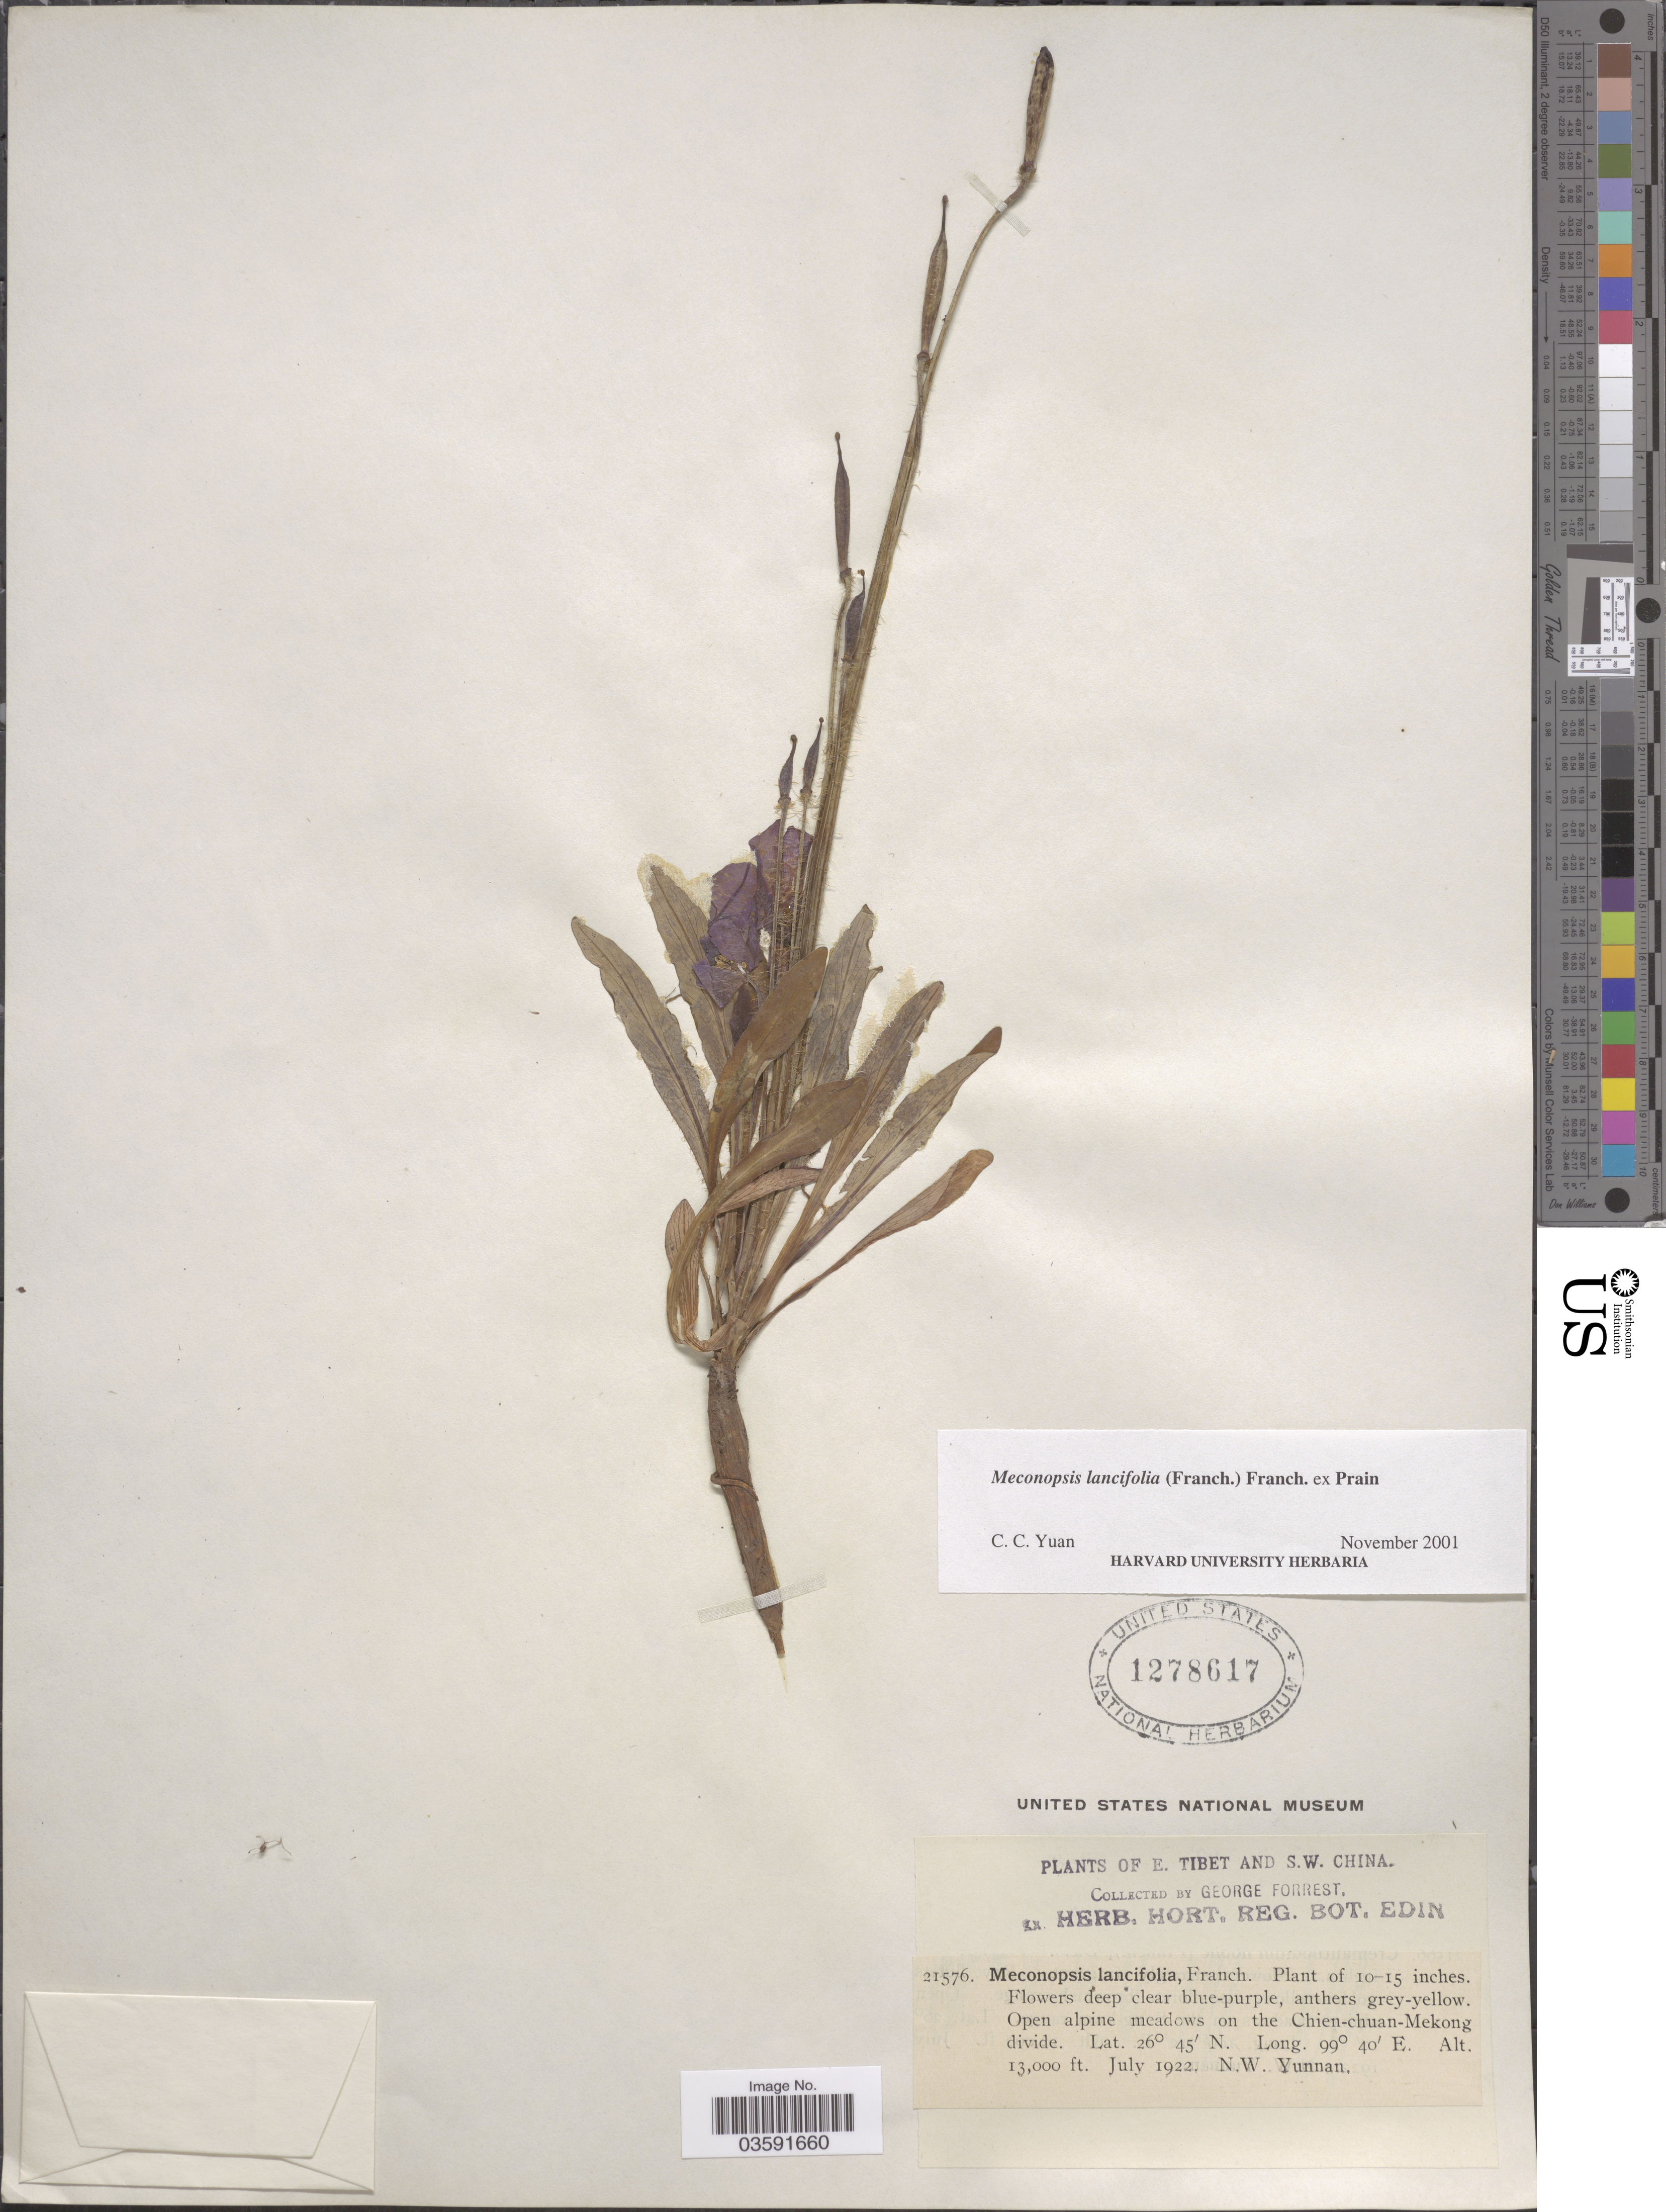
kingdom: Plantae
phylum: Tracheophyta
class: Magnoliopsida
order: Ranunculales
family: Papaveraceae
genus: Meconopsis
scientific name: Meconopsis lancifolia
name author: Franch. ex Prain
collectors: G. Forrest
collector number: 21576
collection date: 1922-07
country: China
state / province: Yunnan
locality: S.W. China. Open alpine meadows on the Chien-chuan-Mekong divide. N.W. Yunnan.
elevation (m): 3962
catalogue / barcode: US 1278617